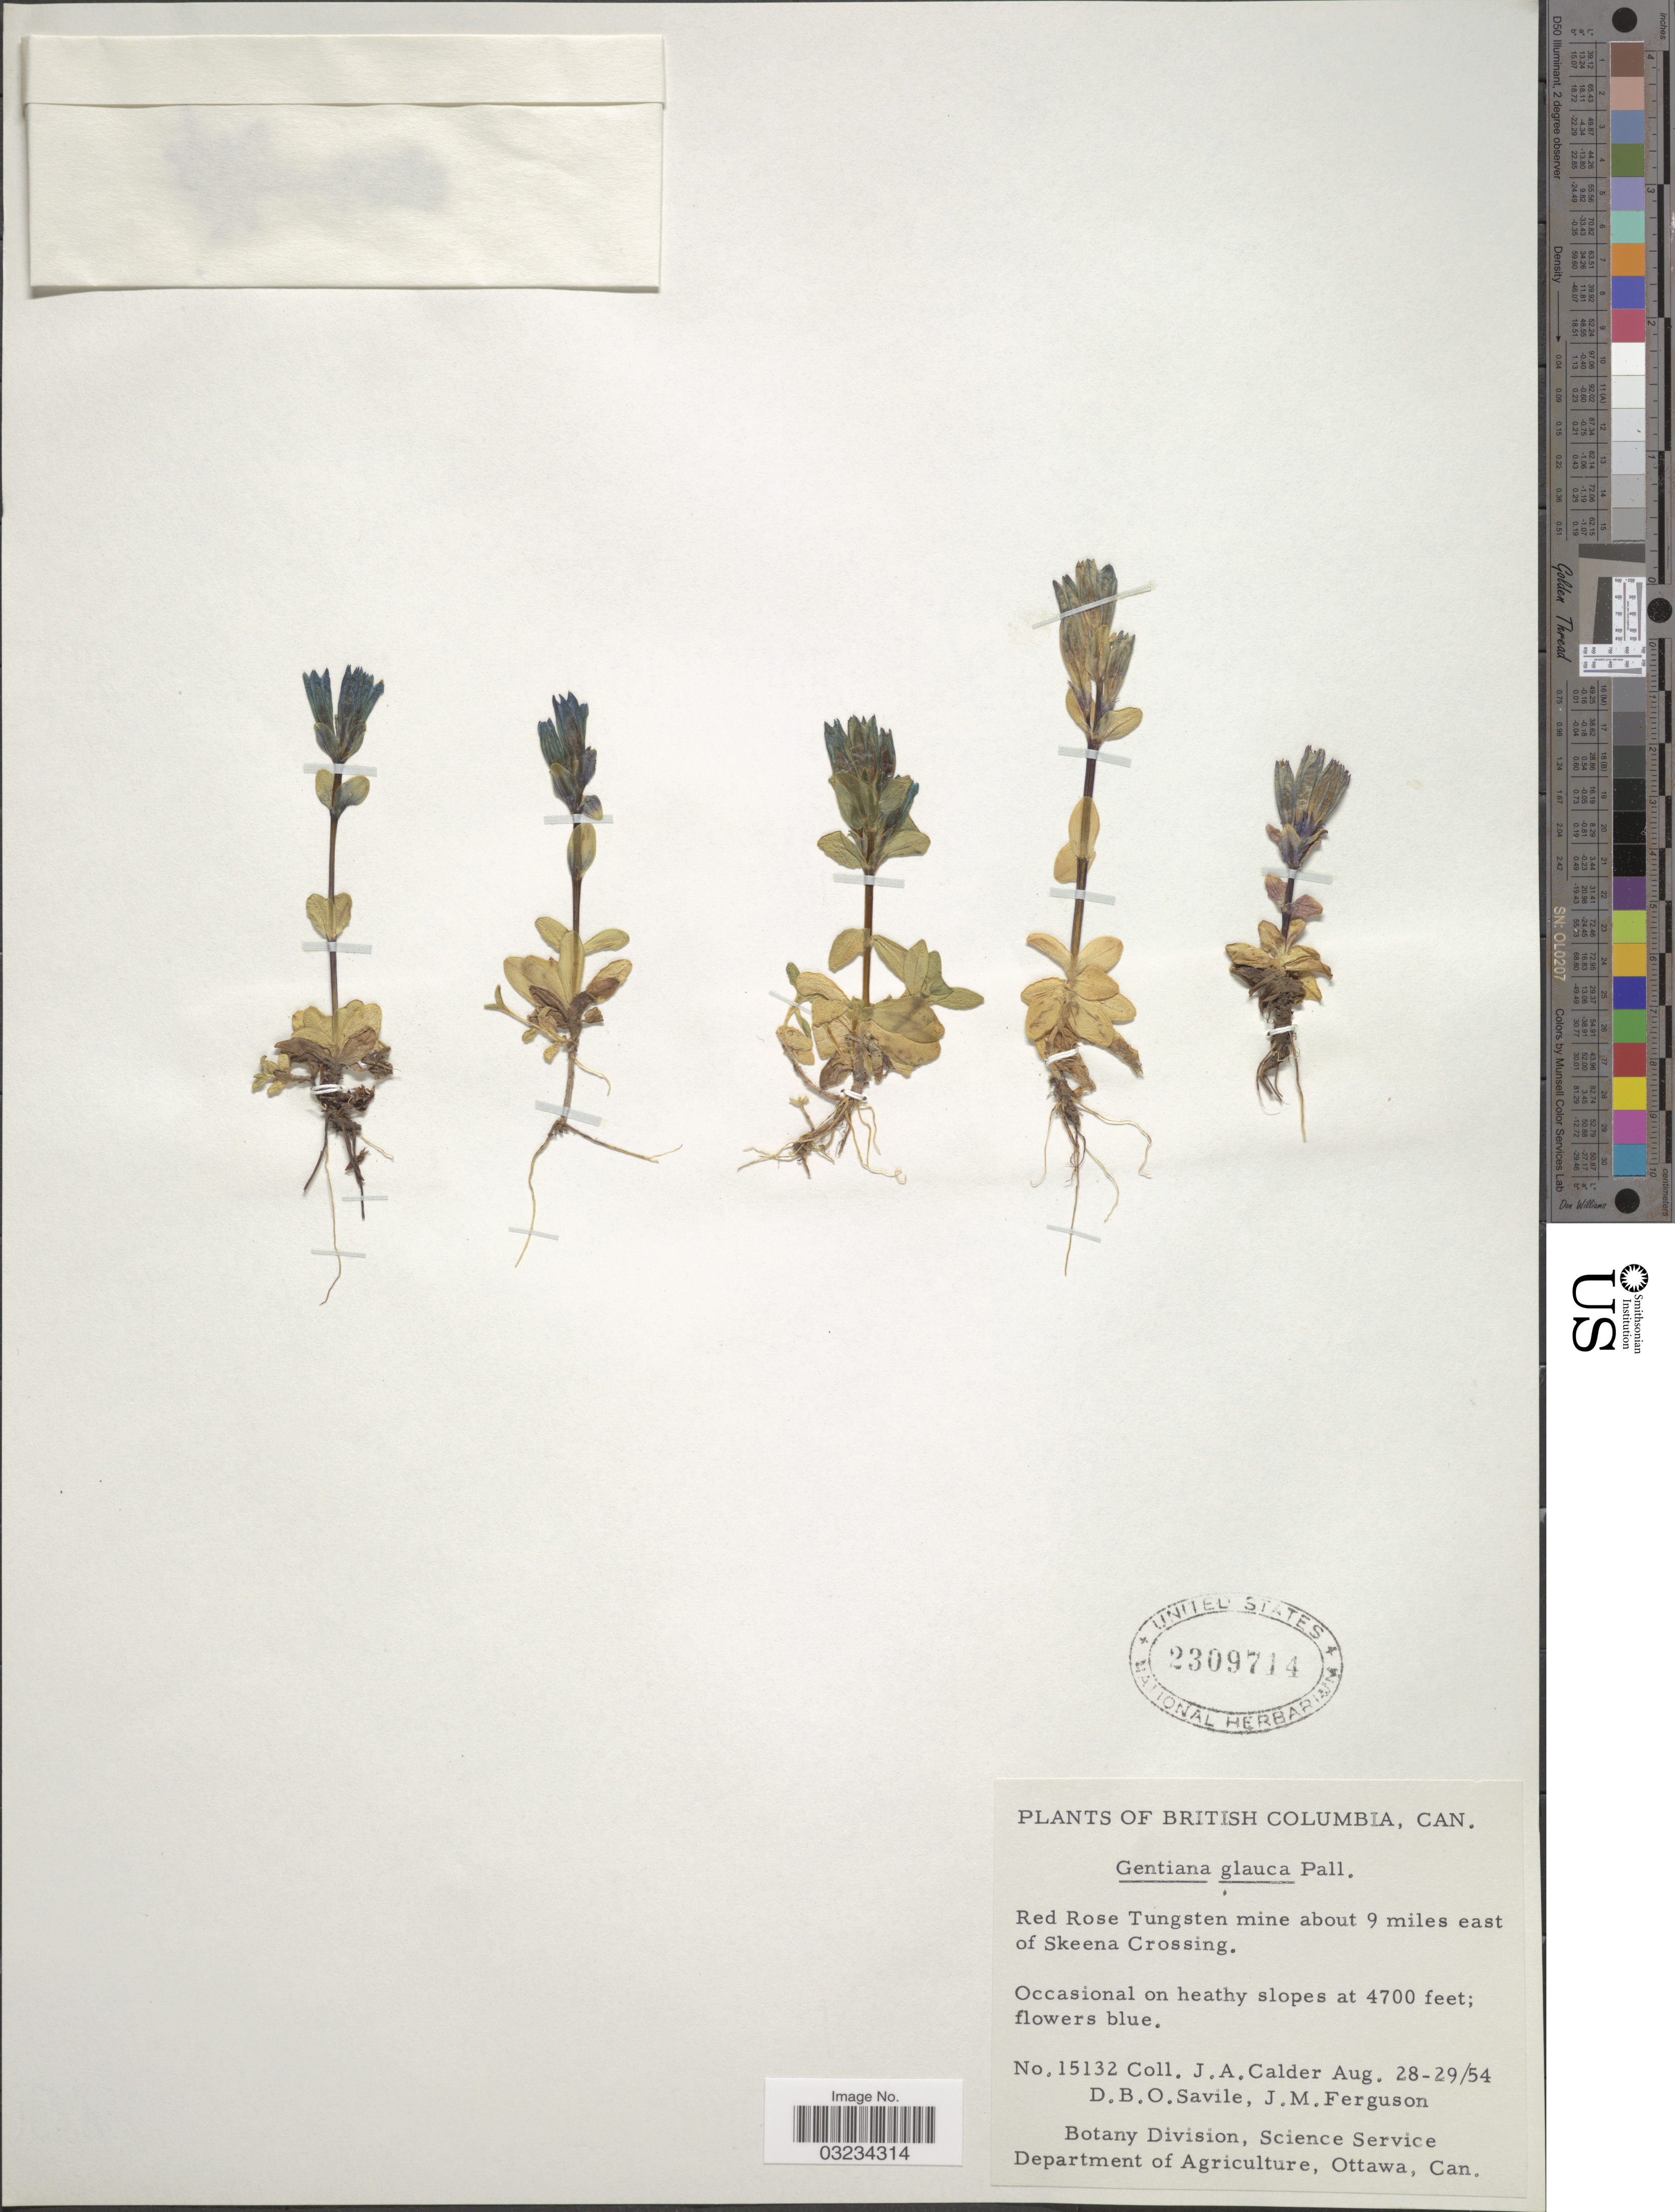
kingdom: Plantae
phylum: Tracheophyta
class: Magnoliopsida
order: Gentianales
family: Gentianaceae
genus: Gentiana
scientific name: Gentiana glauca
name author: Pall.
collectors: J. A. Calder, D. Savile & J. M. Ferguson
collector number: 15132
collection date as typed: Transcribed d/m/y: 28/8/54 to 29/8/54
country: Canada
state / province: British Columbia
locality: Red Rose Tungsten mine about 9 miles east of Skeena Crossing.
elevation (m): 1433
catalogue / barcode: US 2309714